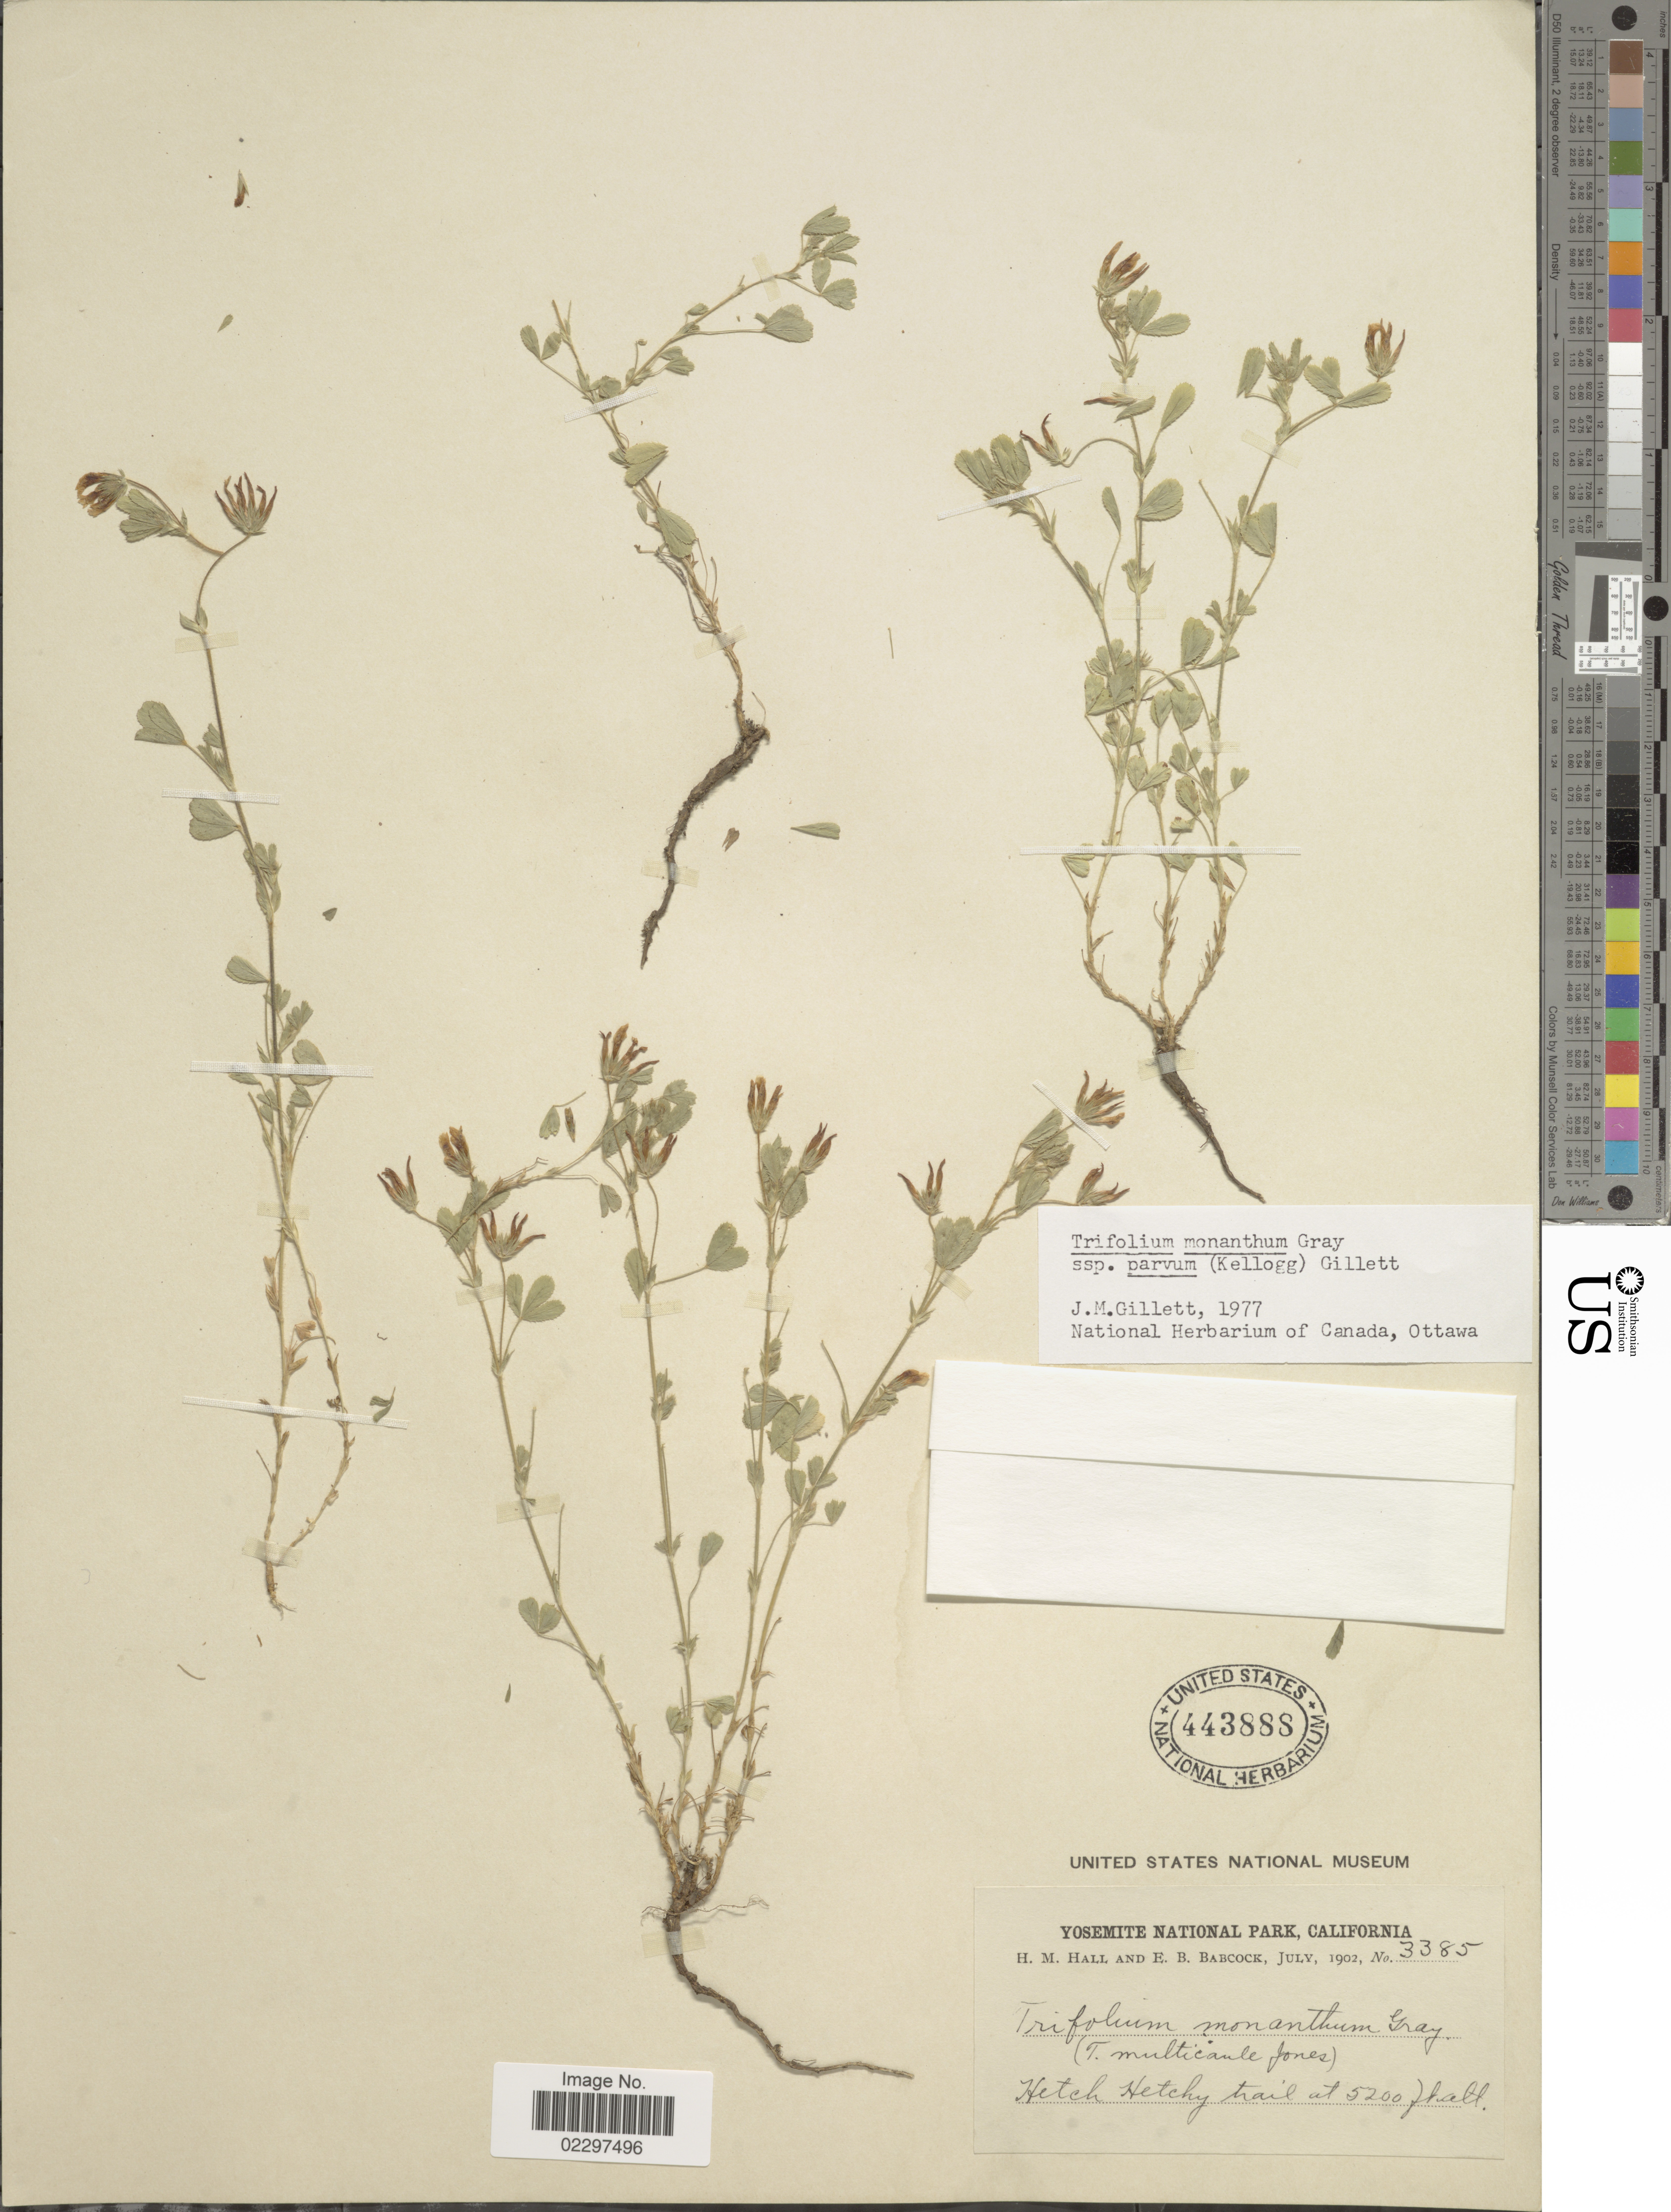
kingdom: Plantae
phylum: Tracheophyta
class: Magnoliopsida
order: Fabales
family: Fabaceae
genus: Trifolium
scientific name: Trifolium monanthum subsp. parvum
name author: (Kellogg) J.M. Gillett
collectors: H. M. Hall & E. B. Babcock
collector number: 3385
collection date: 1902-07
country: United States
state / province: California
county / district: Mariposa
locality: Yosemite National Park. Hetch Hetchy trail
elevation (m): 1585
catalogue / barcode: US 443888